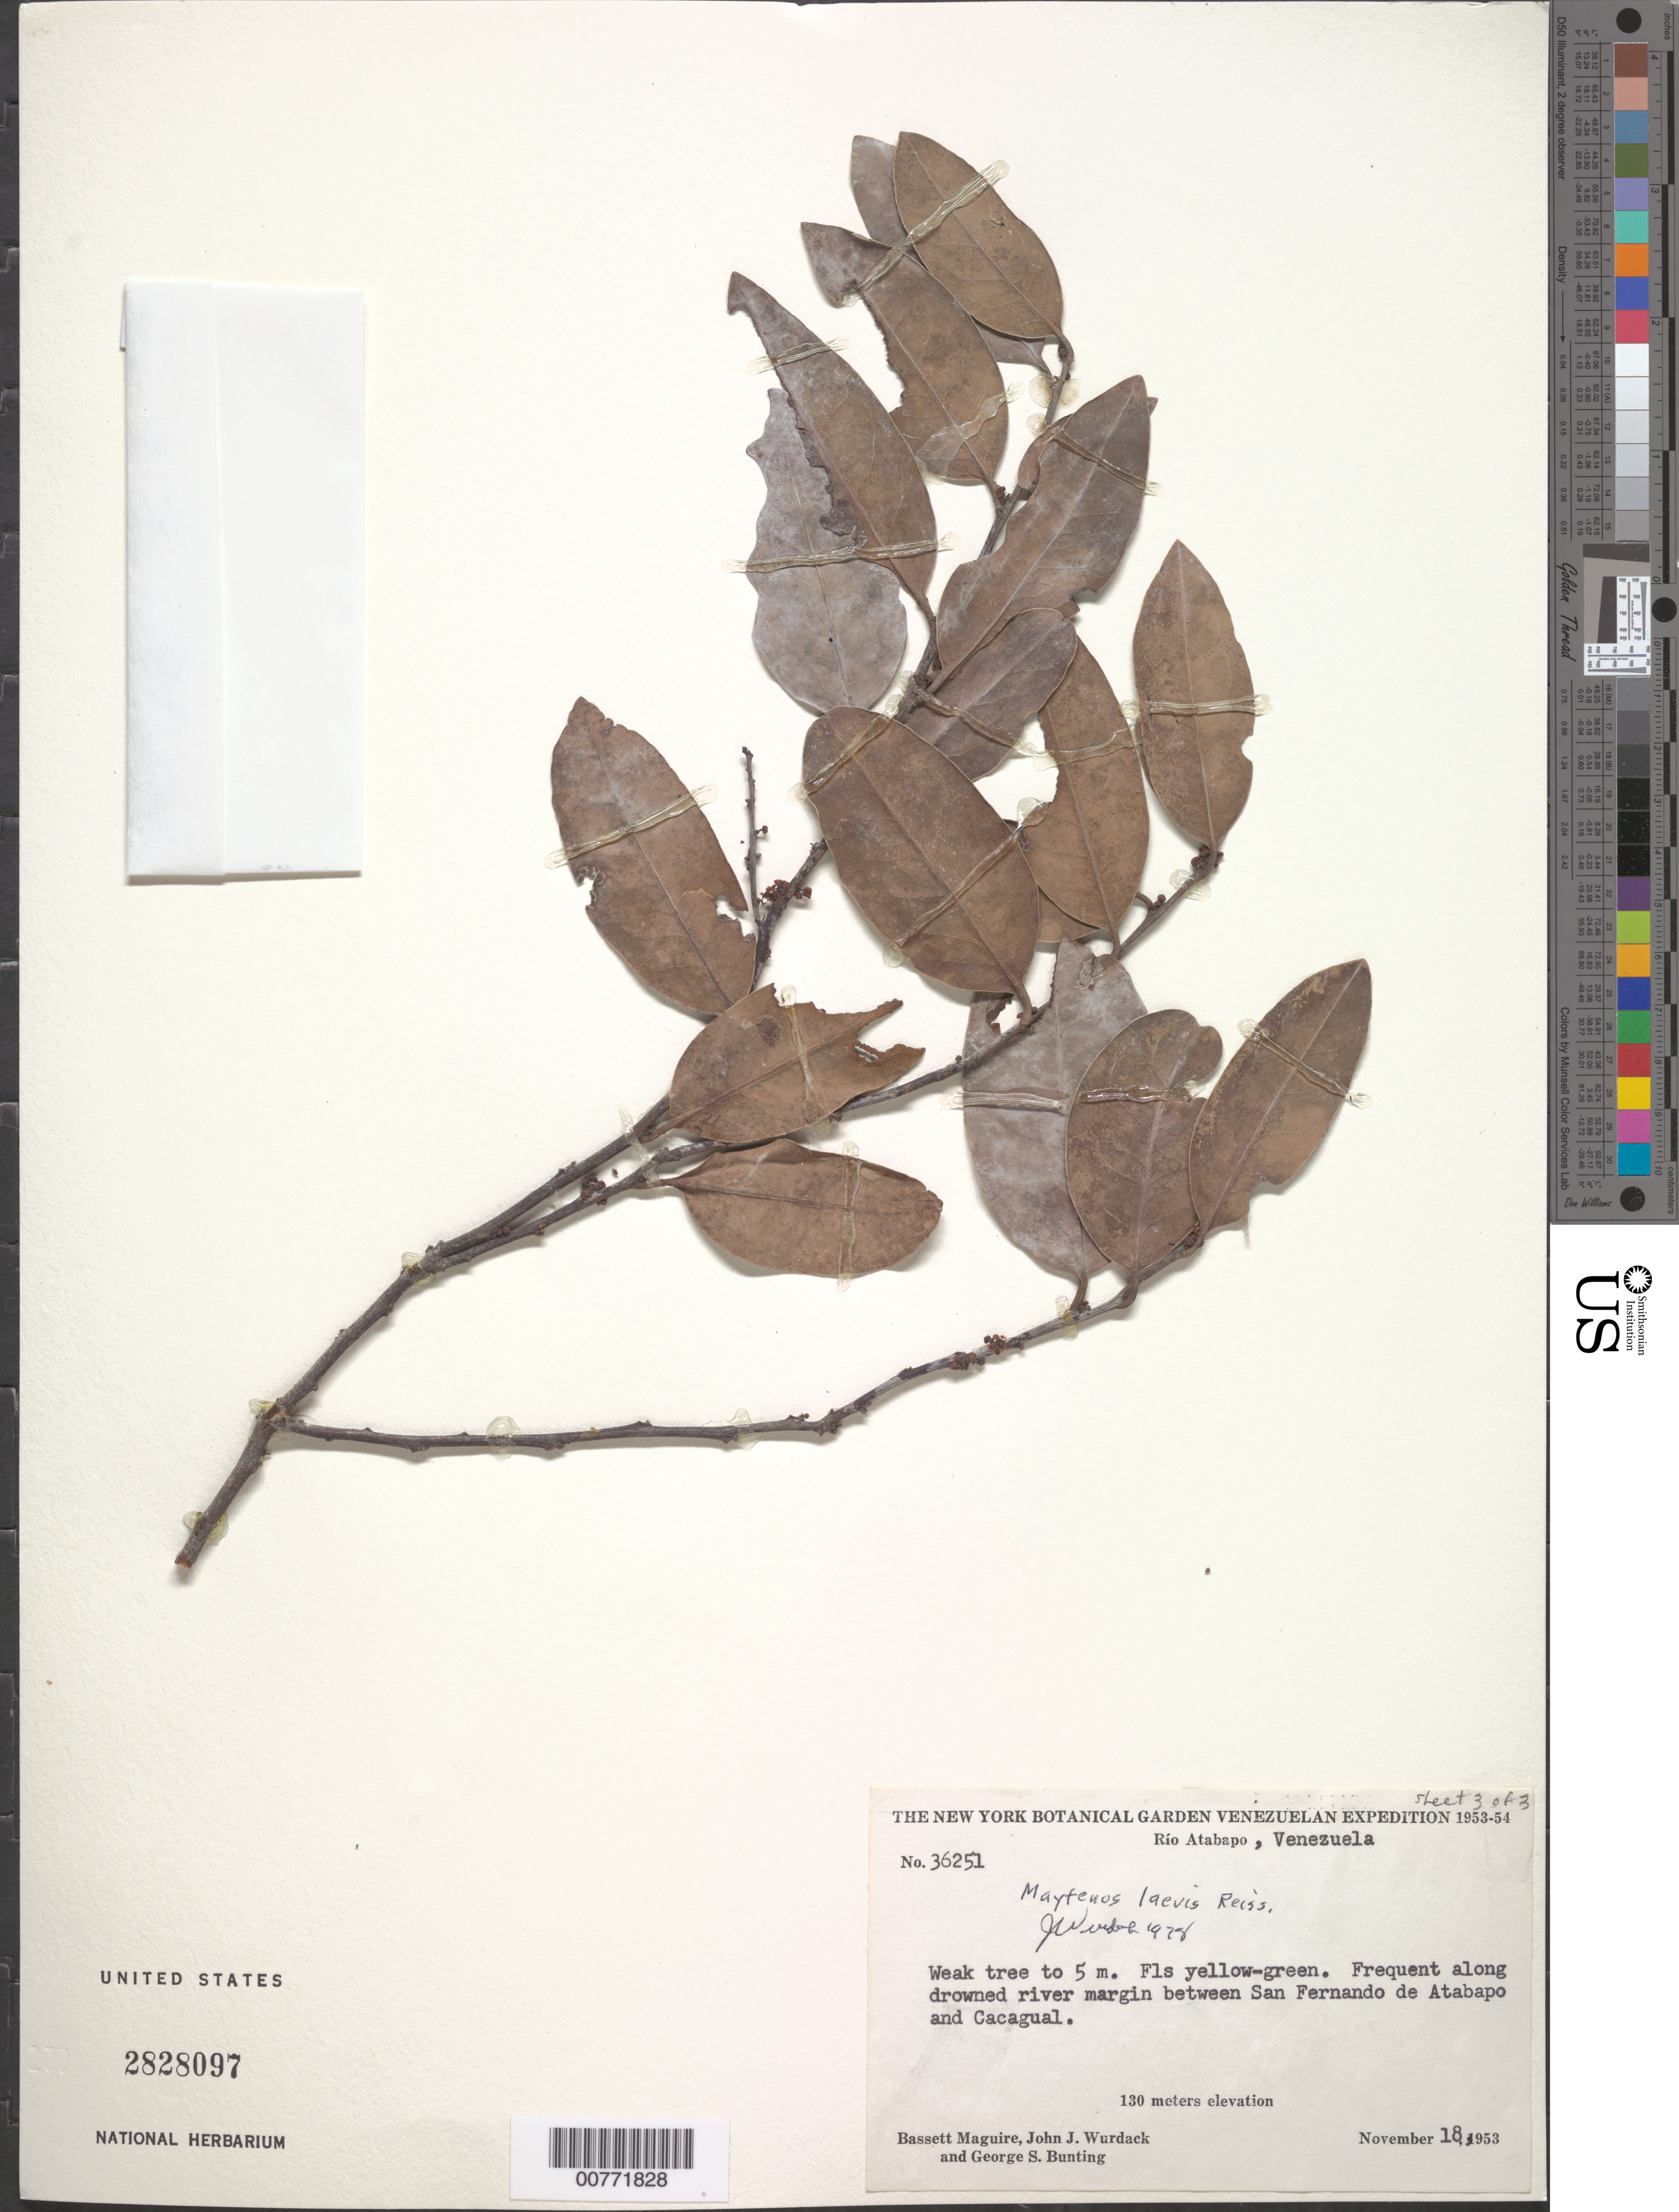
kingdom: Plantae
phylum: Tracheophyta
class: Magnoliopsida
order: Celastrales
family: Celastraceae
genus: Maytenus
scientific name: Maytenus laevis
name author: Reissek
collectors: B. Maguire, J. J. Wurdack & G. S. Bunting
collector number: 36251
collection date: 1953-11-18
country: Venezuela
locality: Río Atabapo. Frequent along drowned river margin between San Fernando de Atabapo and Cacagual.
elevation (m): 130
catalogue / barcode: US 2828097